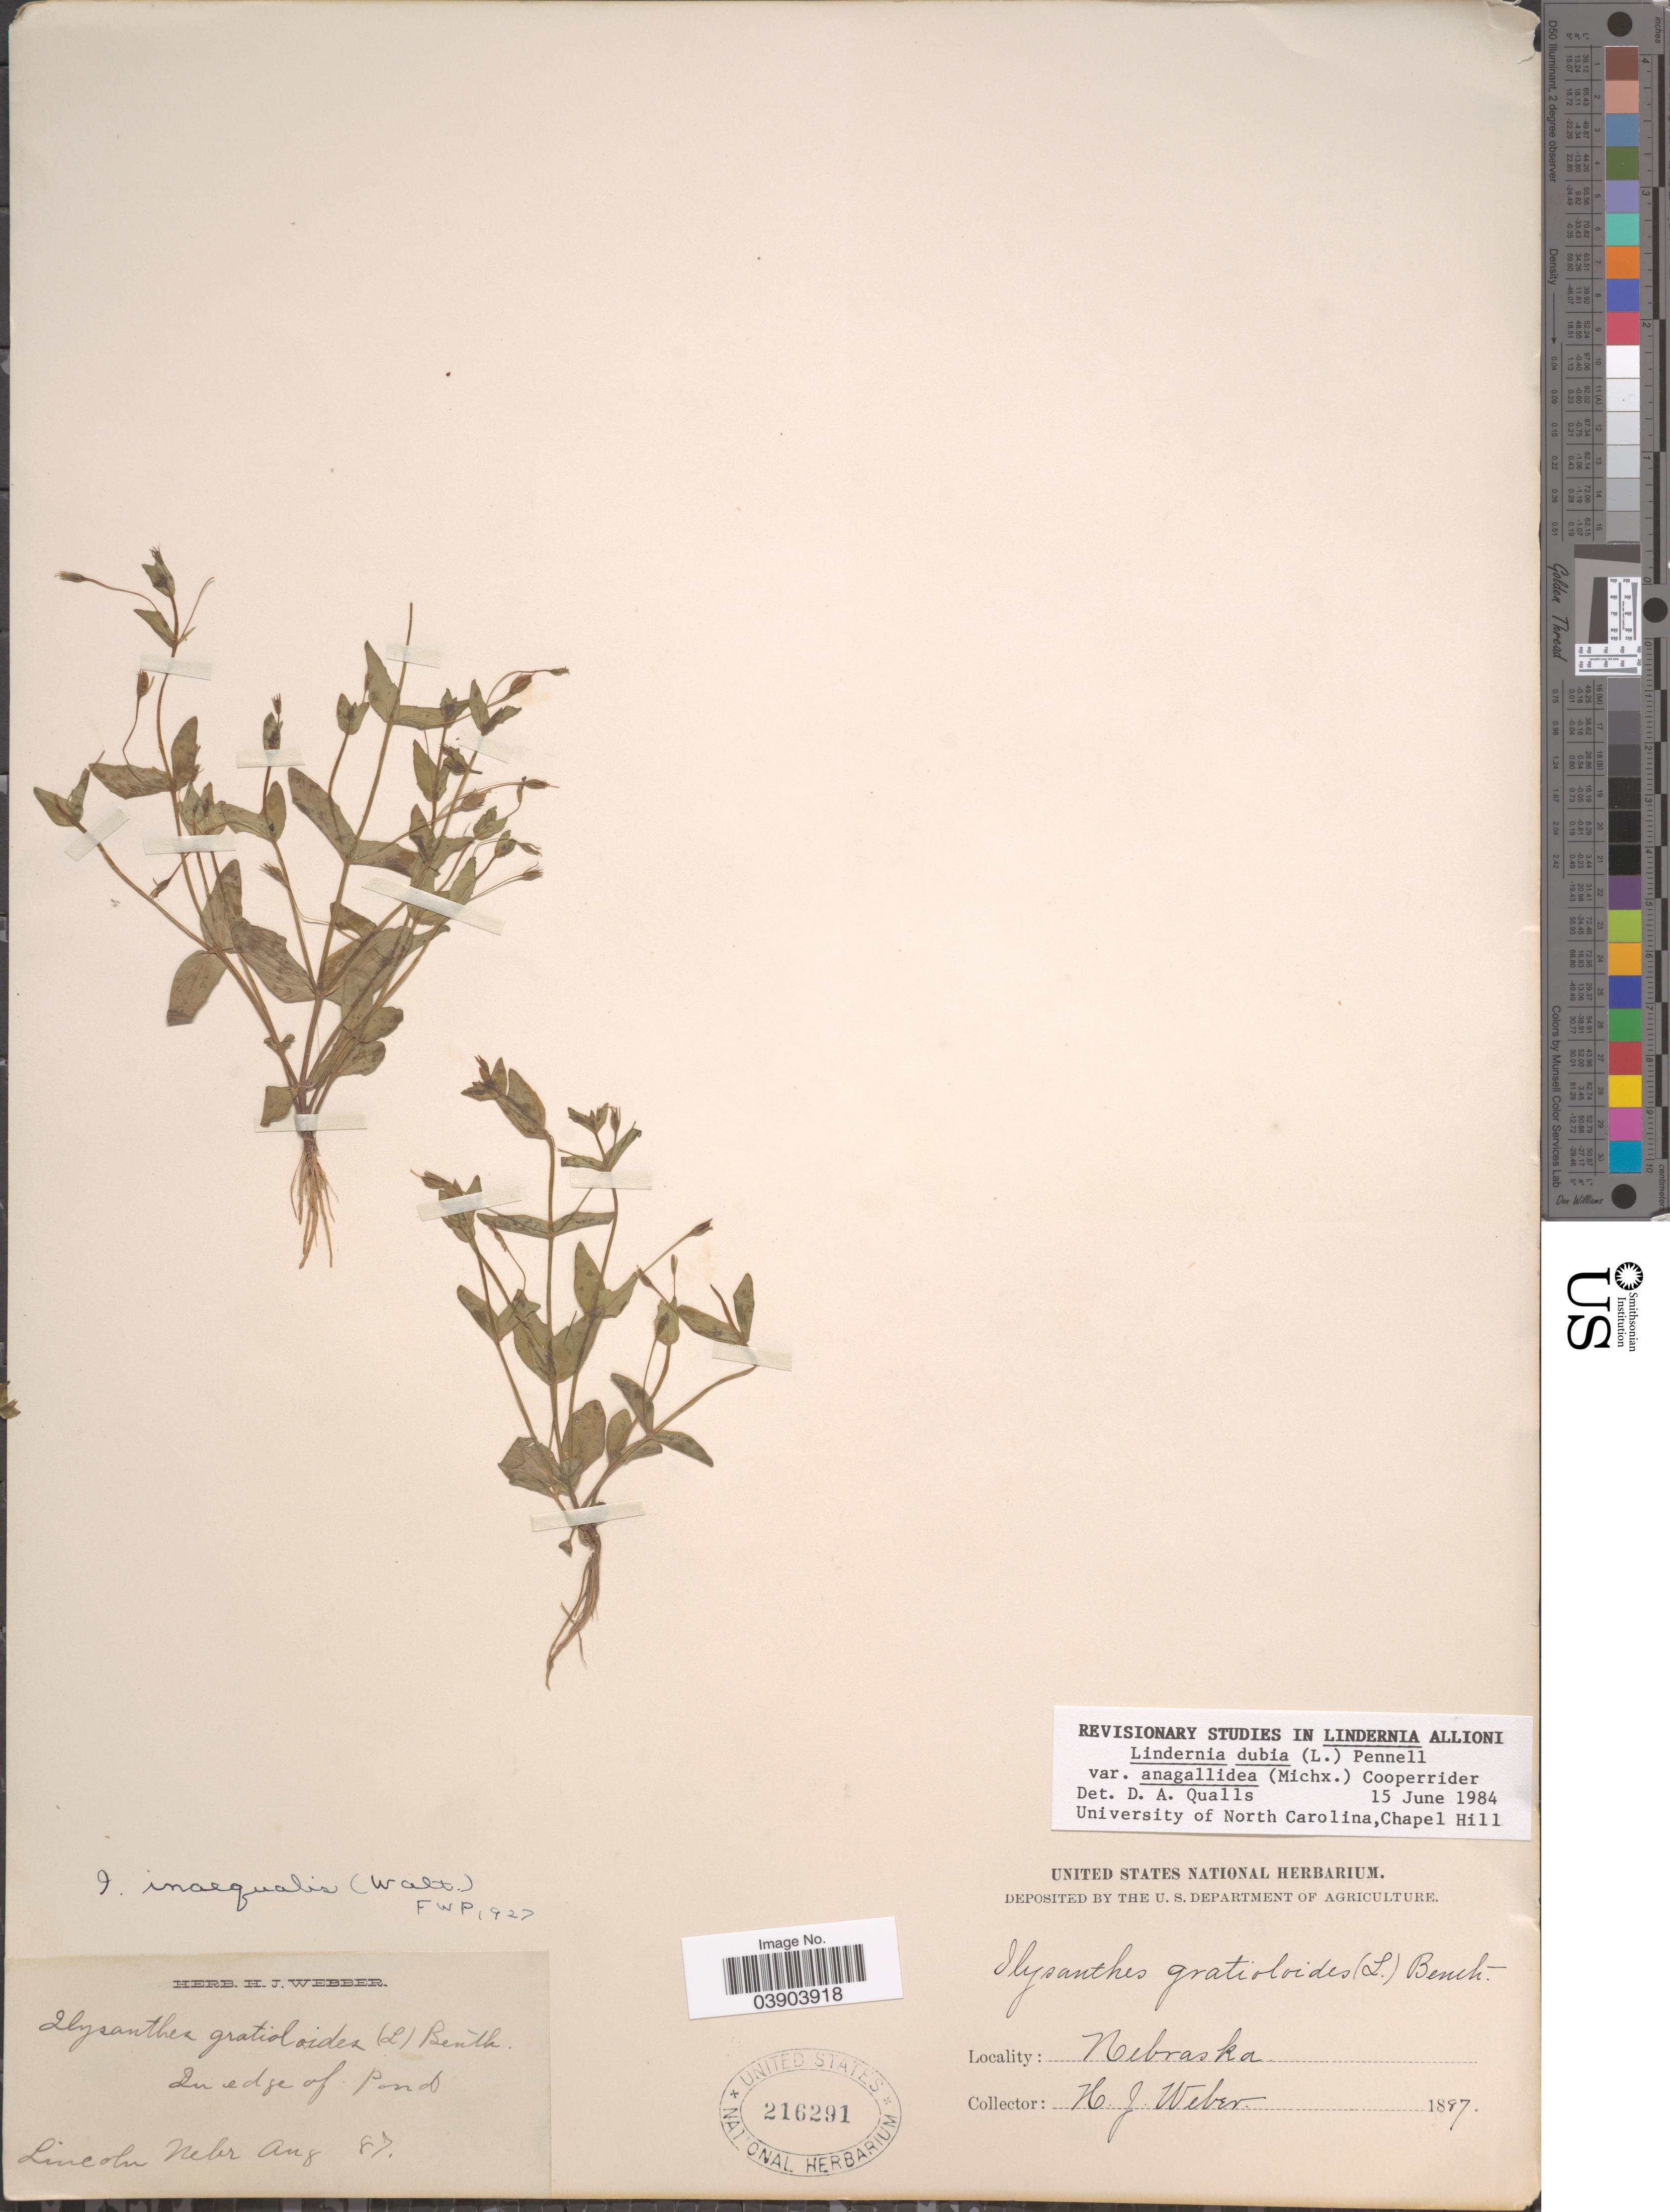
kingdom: Plantae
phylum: Tracheophyta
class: Magnoliopsida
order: Lamiales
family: Linderniaceae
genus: Lindernia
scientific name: Lindernia dubia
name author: (L.) Pennell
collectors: H. J. Weber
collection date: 1887-08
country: United States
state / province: Nebraska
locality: Lincoln.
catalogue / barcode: US 216291